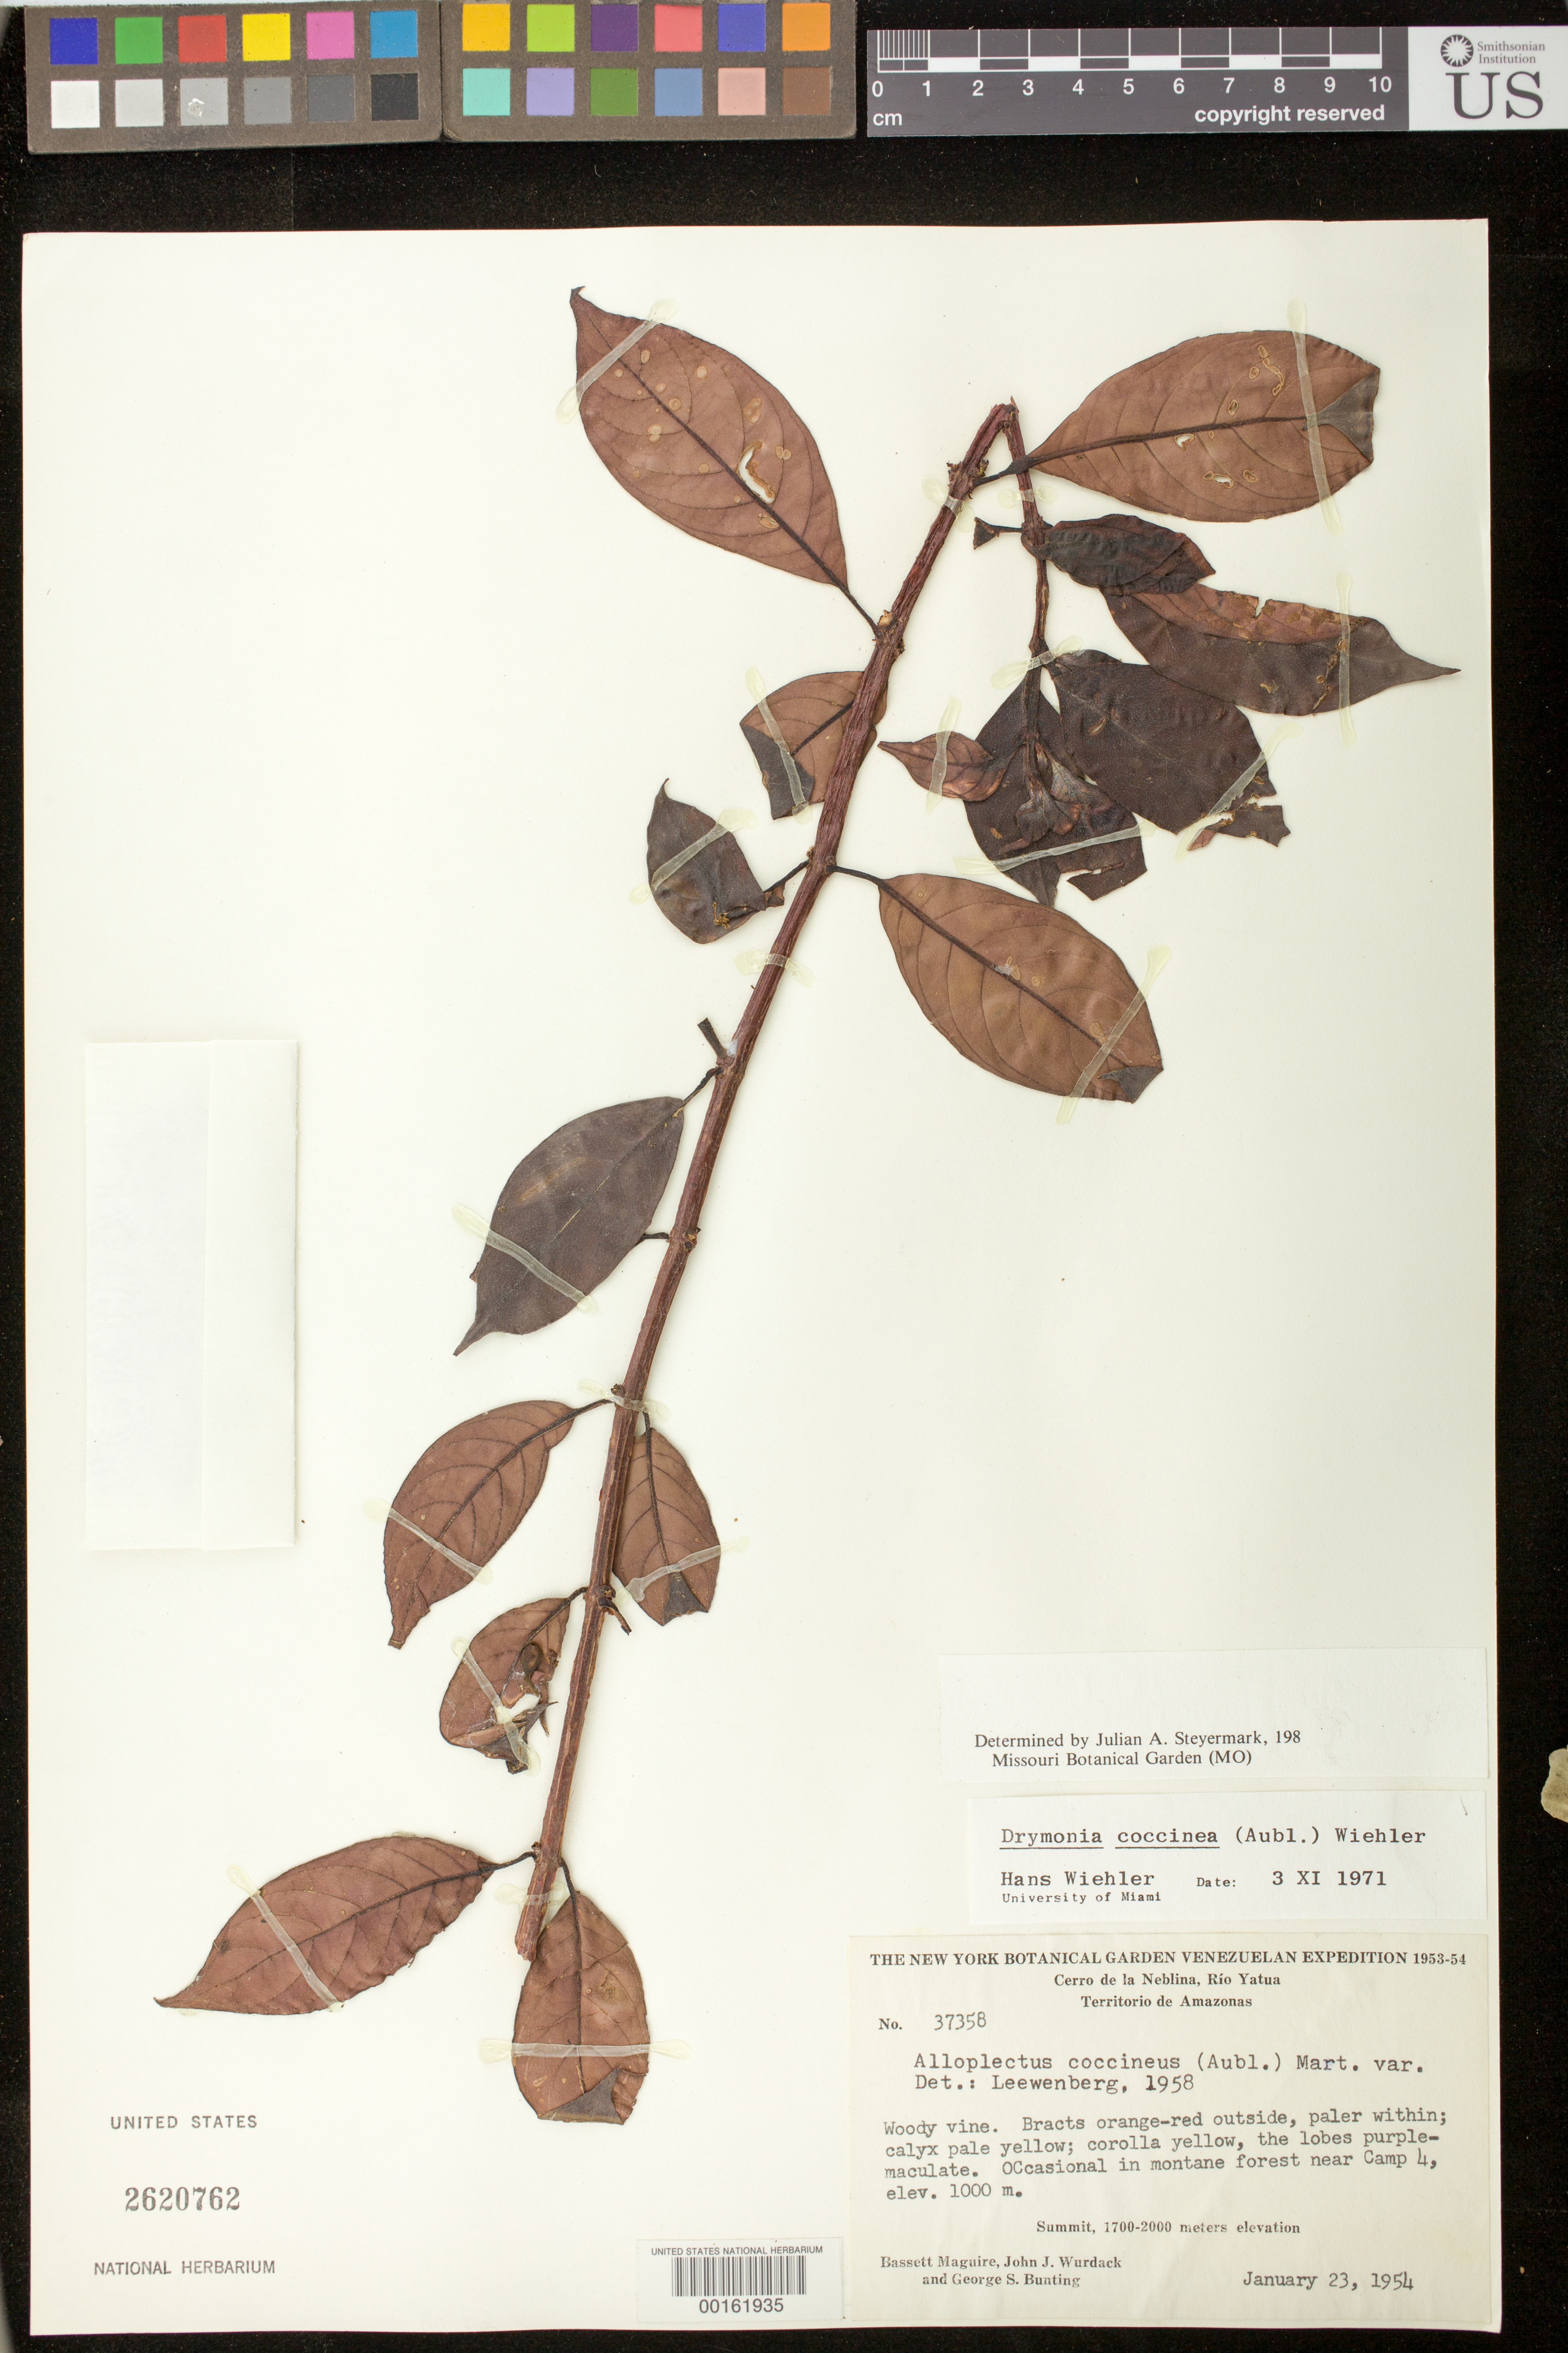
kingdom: Plantae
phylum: Tracheophyta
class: Magnoliopsida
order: Lamiales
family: Gesneriaceae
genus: Drymonia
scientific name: Drymonia coccinea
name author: (Aubl.) Wiehler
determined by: Wiehler, H. J.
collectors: B. Maguire, J. J. Wurdack & G. S. Bunting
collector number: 37358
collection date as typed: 23 Jan 1954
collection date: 1954-01-23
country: Venezuela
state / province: Amazonas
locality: Cerro de la Neblina, Rio Yatua, near camp 4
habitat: Occasional in montane forest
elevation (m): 1000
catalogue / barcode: US 2620762